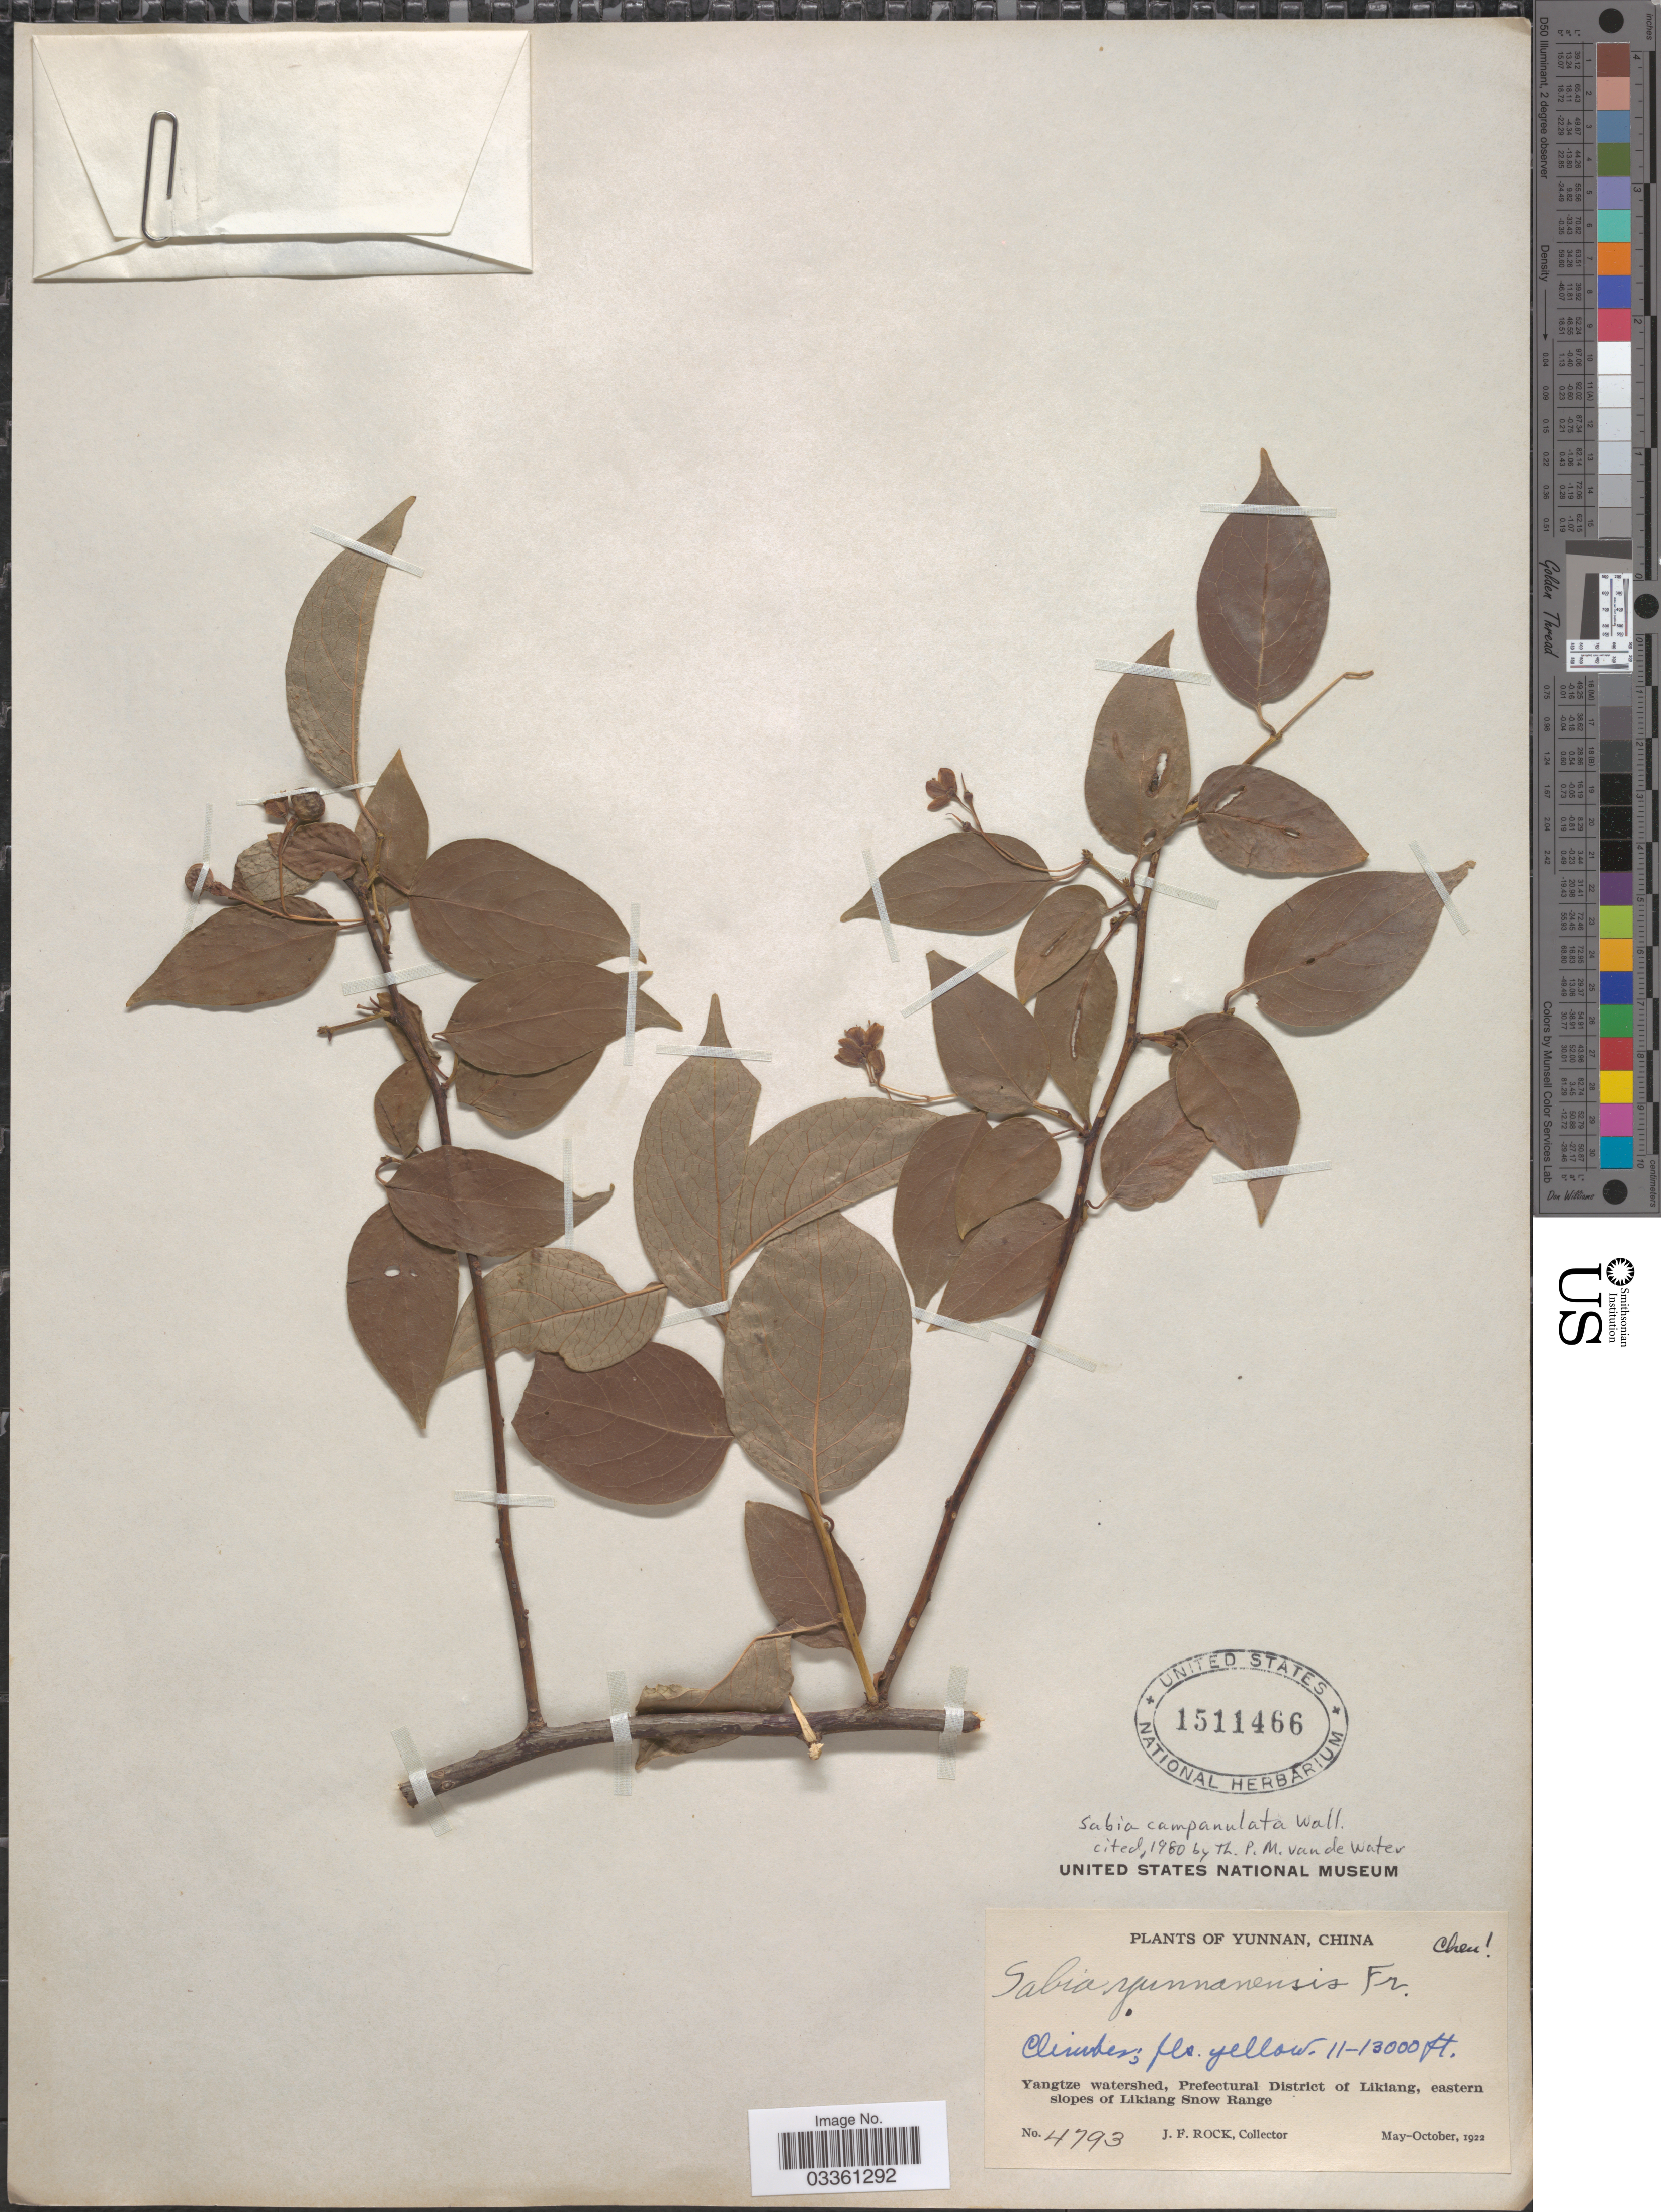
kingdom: Plantae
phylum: Tracheophyta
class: Magnoliopsida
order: Proteales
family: Sabiaceae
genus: Sabia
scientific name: Sabia campanulata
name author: Wall.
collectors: J. Rock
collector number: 4793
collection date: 1922-05/1922-10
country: China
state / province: Yunnan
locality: Yangtze watershed, Prefectural District of Likiang, eastern slopes of Likiang Snow Range.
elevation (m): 3353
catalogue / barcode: US 1511466